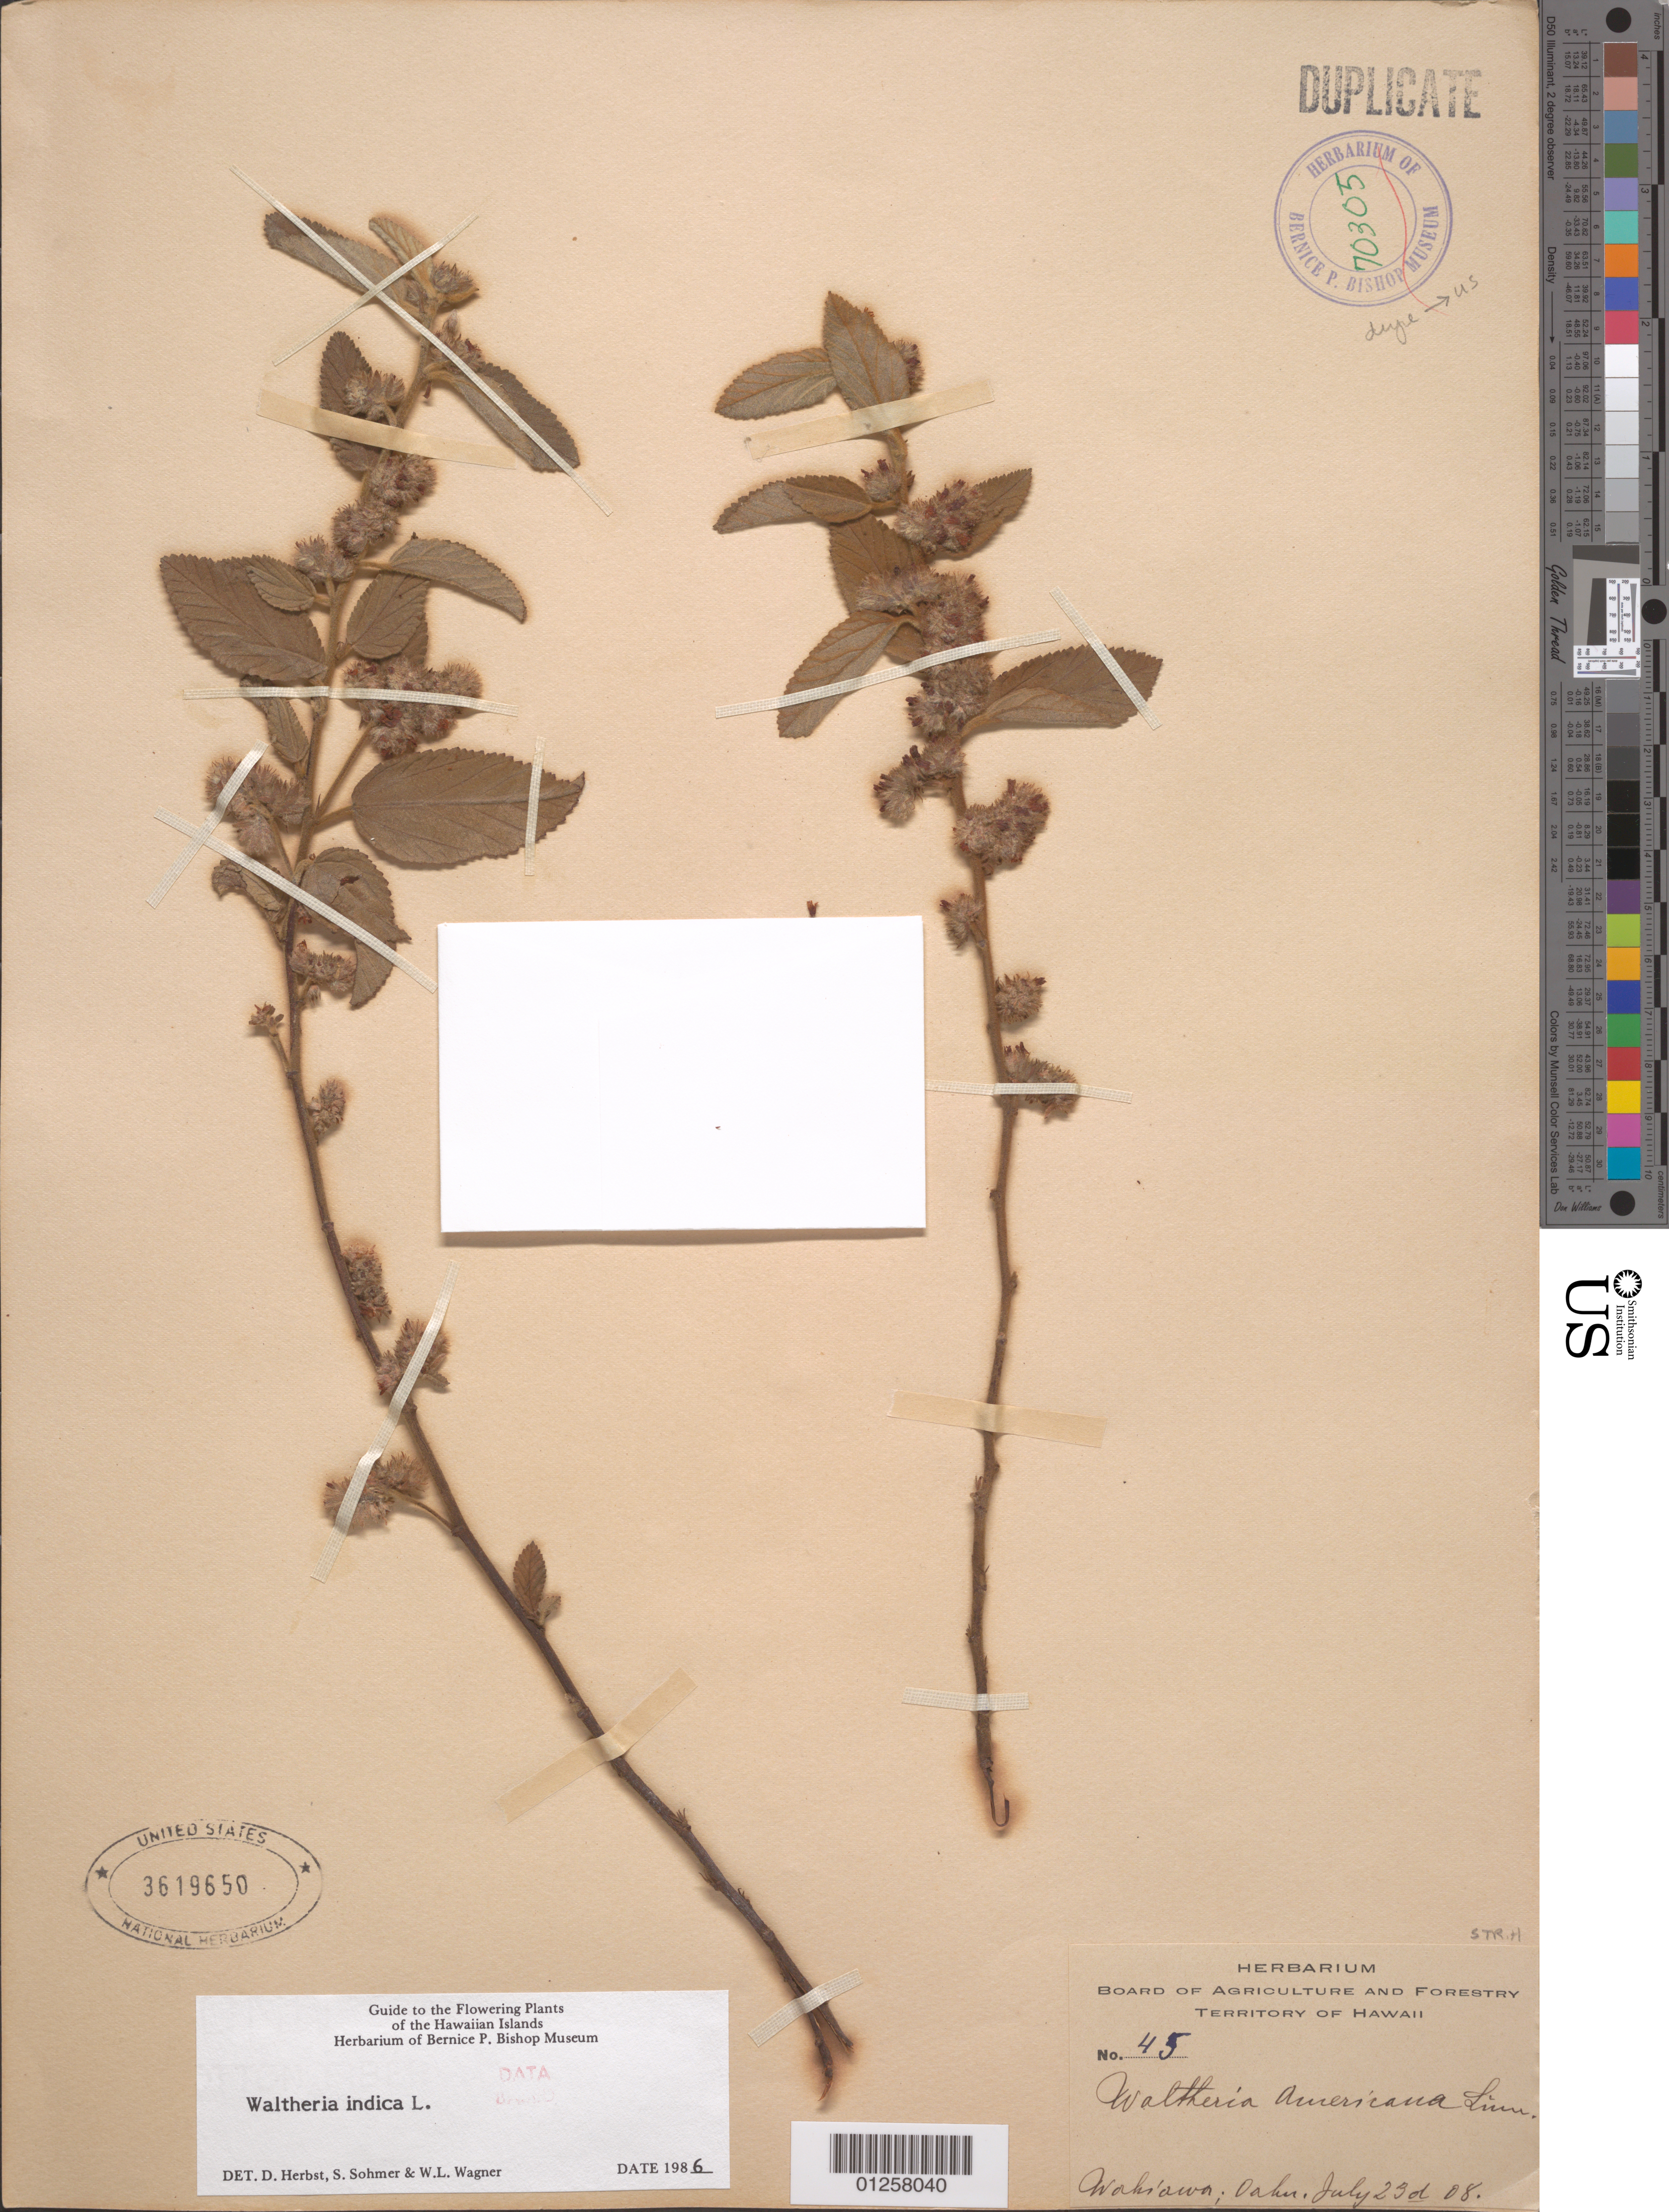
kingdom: Plantae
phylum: Tracheophyta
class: Magnoliopsida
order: Malvales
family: Malvaceae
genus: Waltheria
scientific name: Waltheria indica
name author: L.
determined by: Herbst, D. R.; Sohmer, S. H.; Wagner, W. L.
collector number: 45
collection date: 1908-07-23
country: United States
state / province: Hawaii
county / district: Honolulu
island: Oahu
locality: Wahiowa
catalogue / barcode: US 3619650